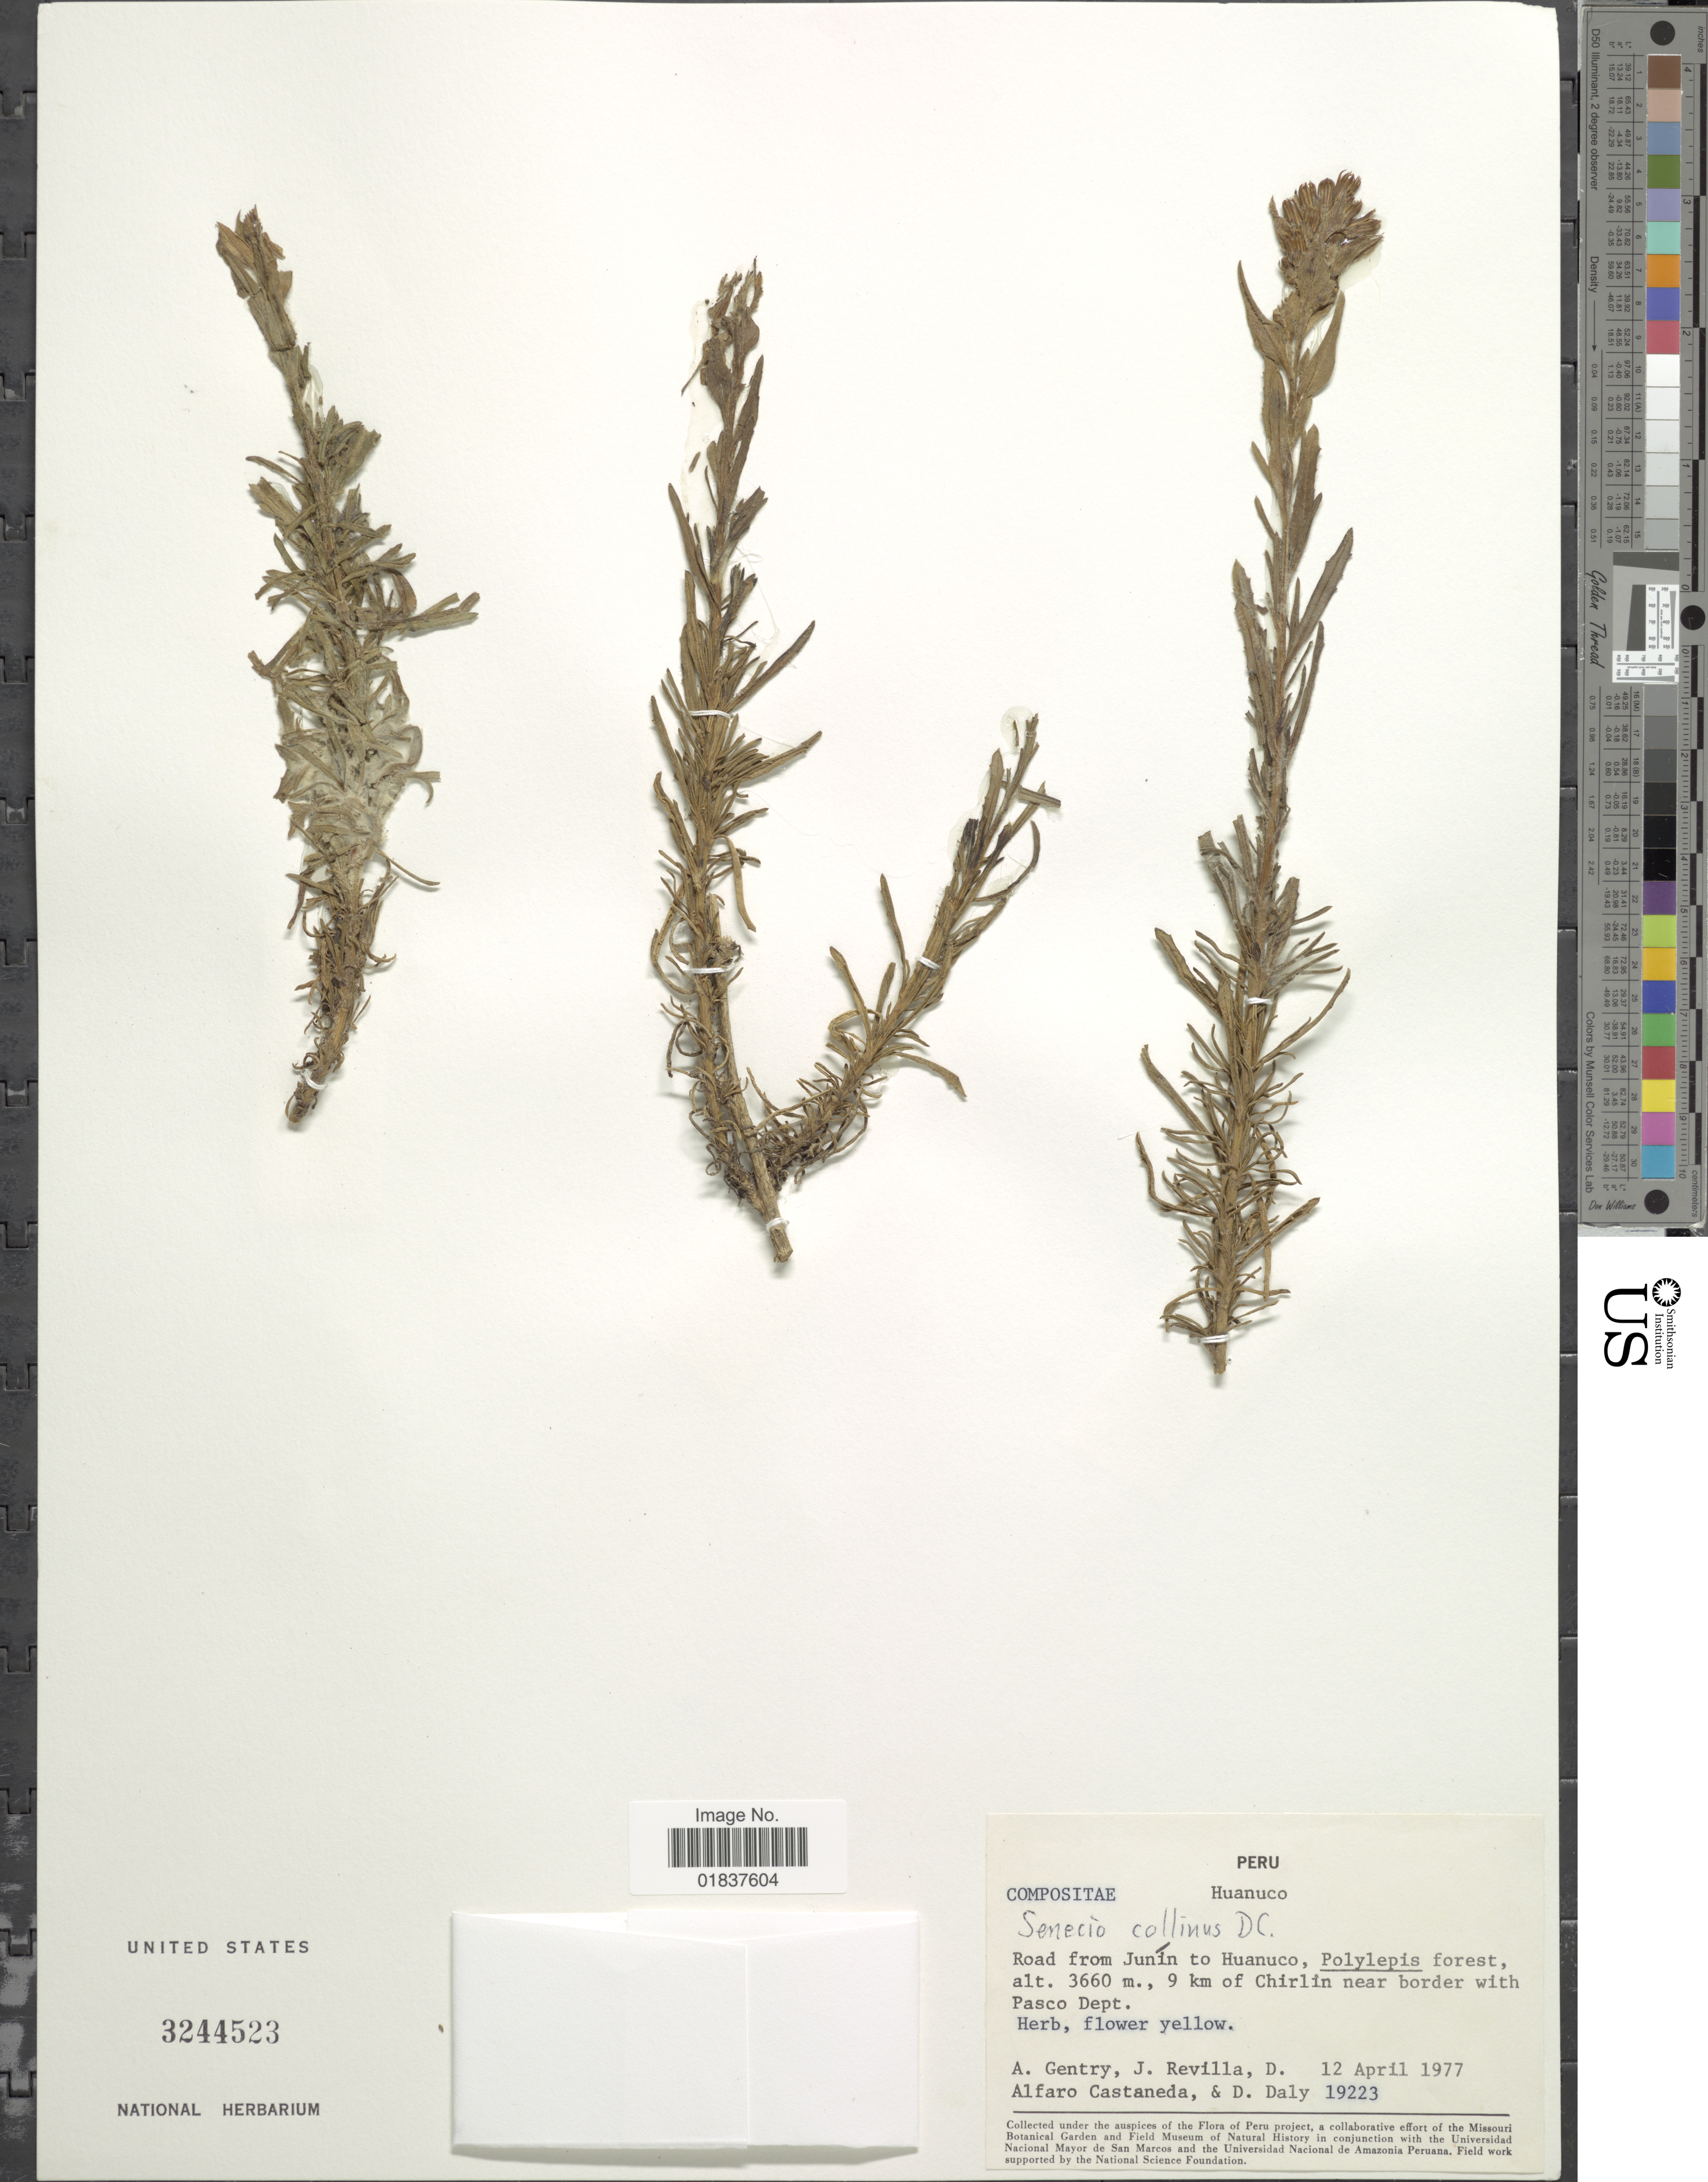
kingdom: Plantae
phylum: Tracheophyta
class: Magnoliopsida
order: Asterales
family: Asteraceae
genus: Senecio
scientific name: Senecio collinus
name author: DC.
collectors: A. H. Gentry, J. Revilla, D. Alfaro Castaneda & D. C. Daly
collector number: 19223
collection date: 1977-04-12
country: Peru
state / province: Huánuco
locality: Huanuco. Road from Junin to Huanuco 9 km of Chirlin near border with Pasco Dept.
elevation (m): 3660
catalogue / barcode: US 3244523